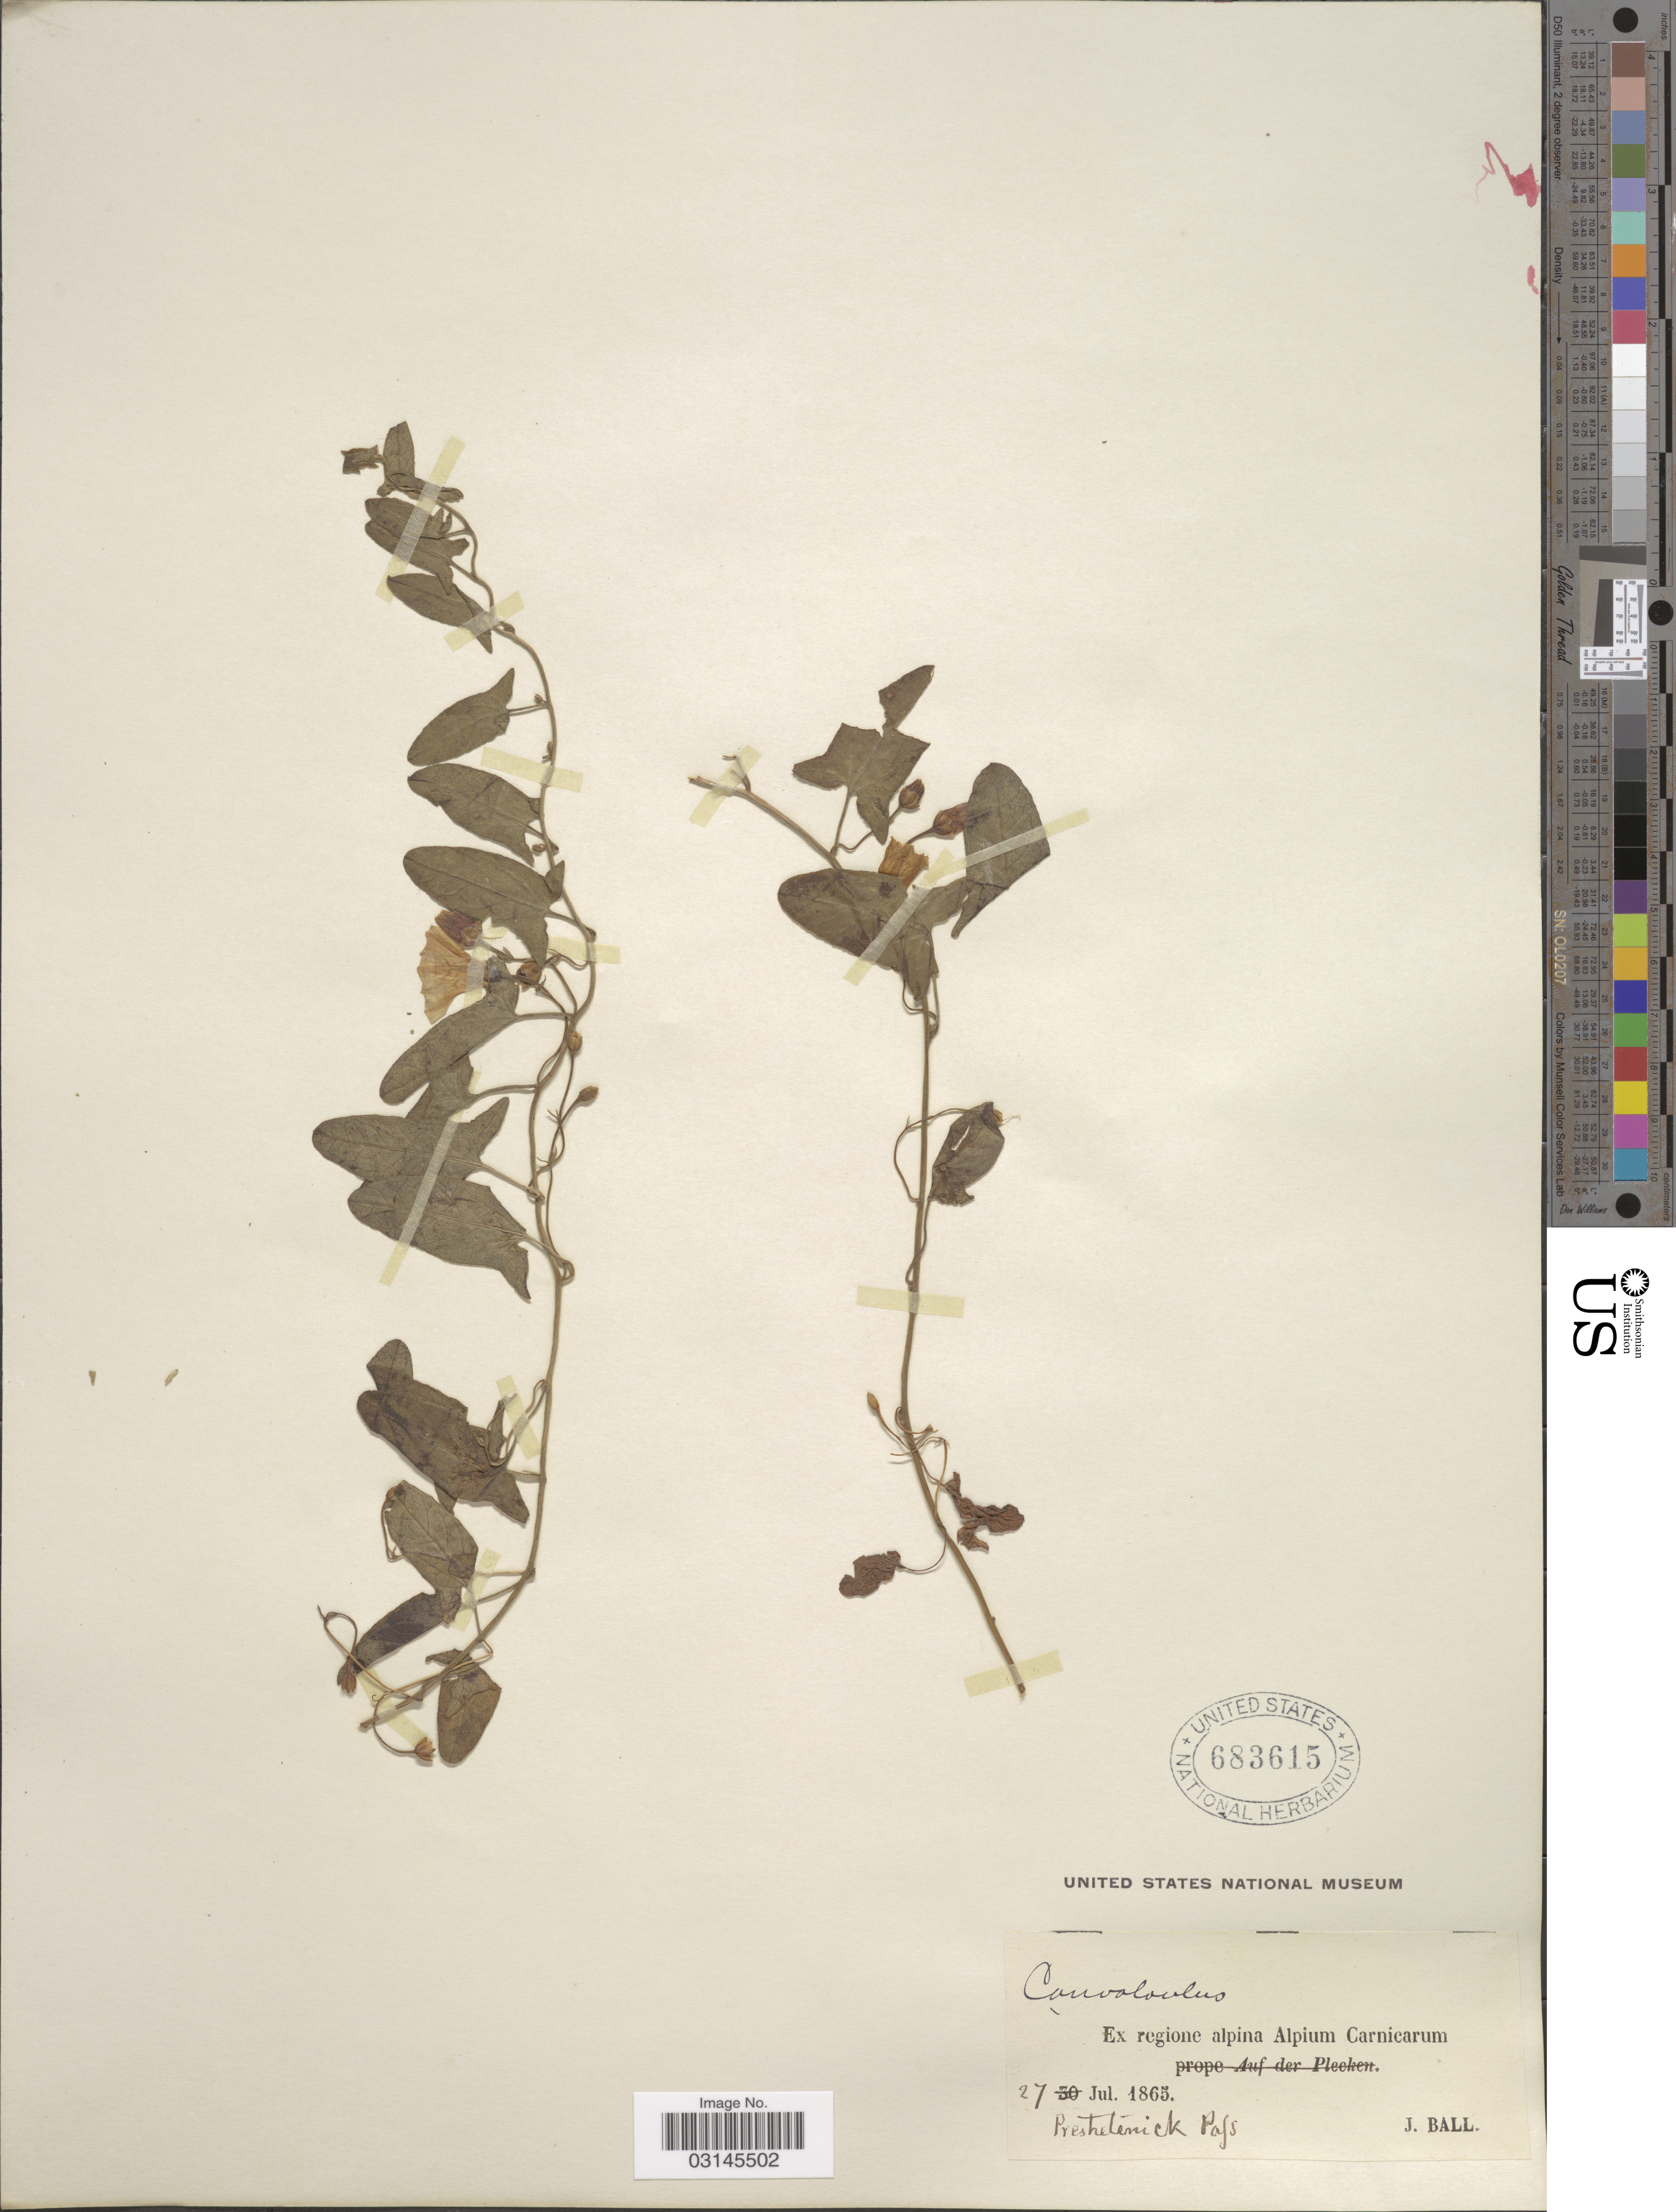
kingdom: Plantae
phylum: Tracheophyta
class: Magnoliopsida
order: Solanales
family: Convolvulaceae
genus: Convolvulus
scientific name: Convolvulus sp.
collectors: J. Ball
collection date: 1865-07-27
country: Slovenia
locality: Ex regione alpina Alpium Carnicarum.Prestrelinick [Prestreljenik] Pass.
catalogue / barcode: US 683615